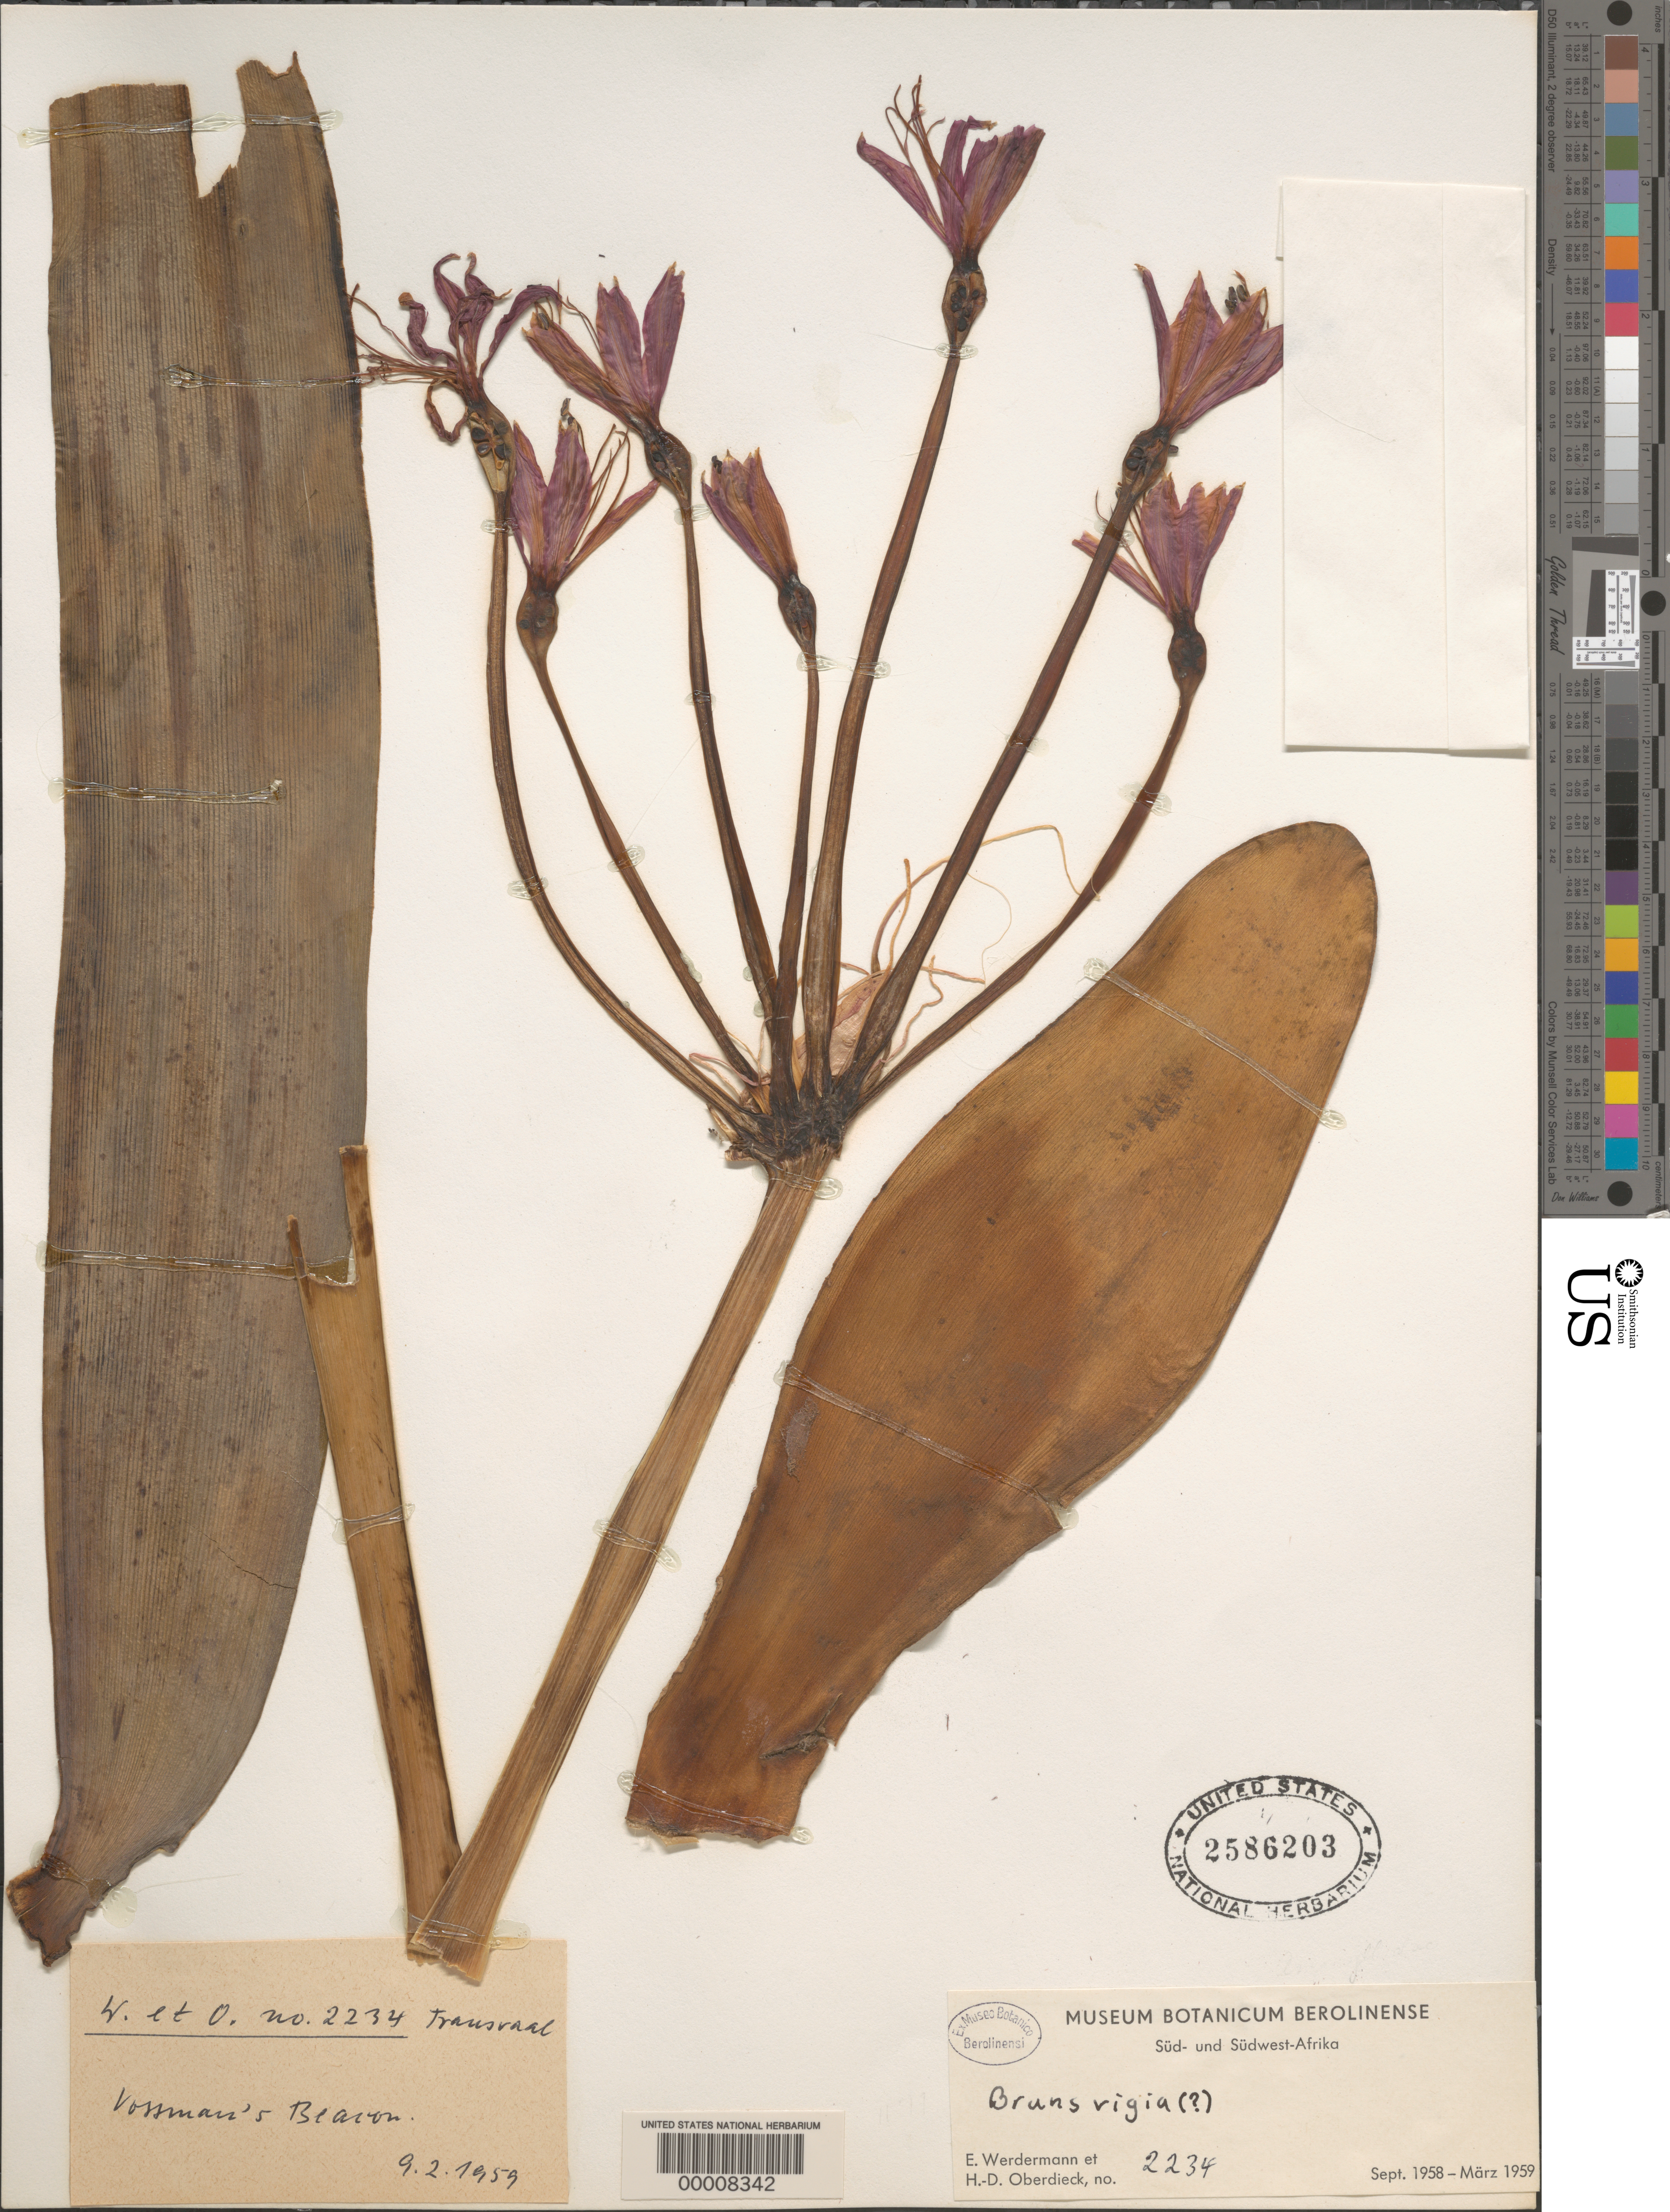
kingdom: Plantae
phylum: Tracheophyta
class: Liliopsida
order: Asparagales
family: Amaryllidaceae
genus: Brunsvigia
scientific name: Brunsvigia sp.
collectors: E. Werdermann & H. Oberdieck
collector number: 2234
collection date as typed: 09 Feb 1959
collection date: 1959-02-09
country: South Africa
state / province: Mpumalanga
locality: Vossman's Beacon. Transvaal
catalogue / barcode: US 2586203